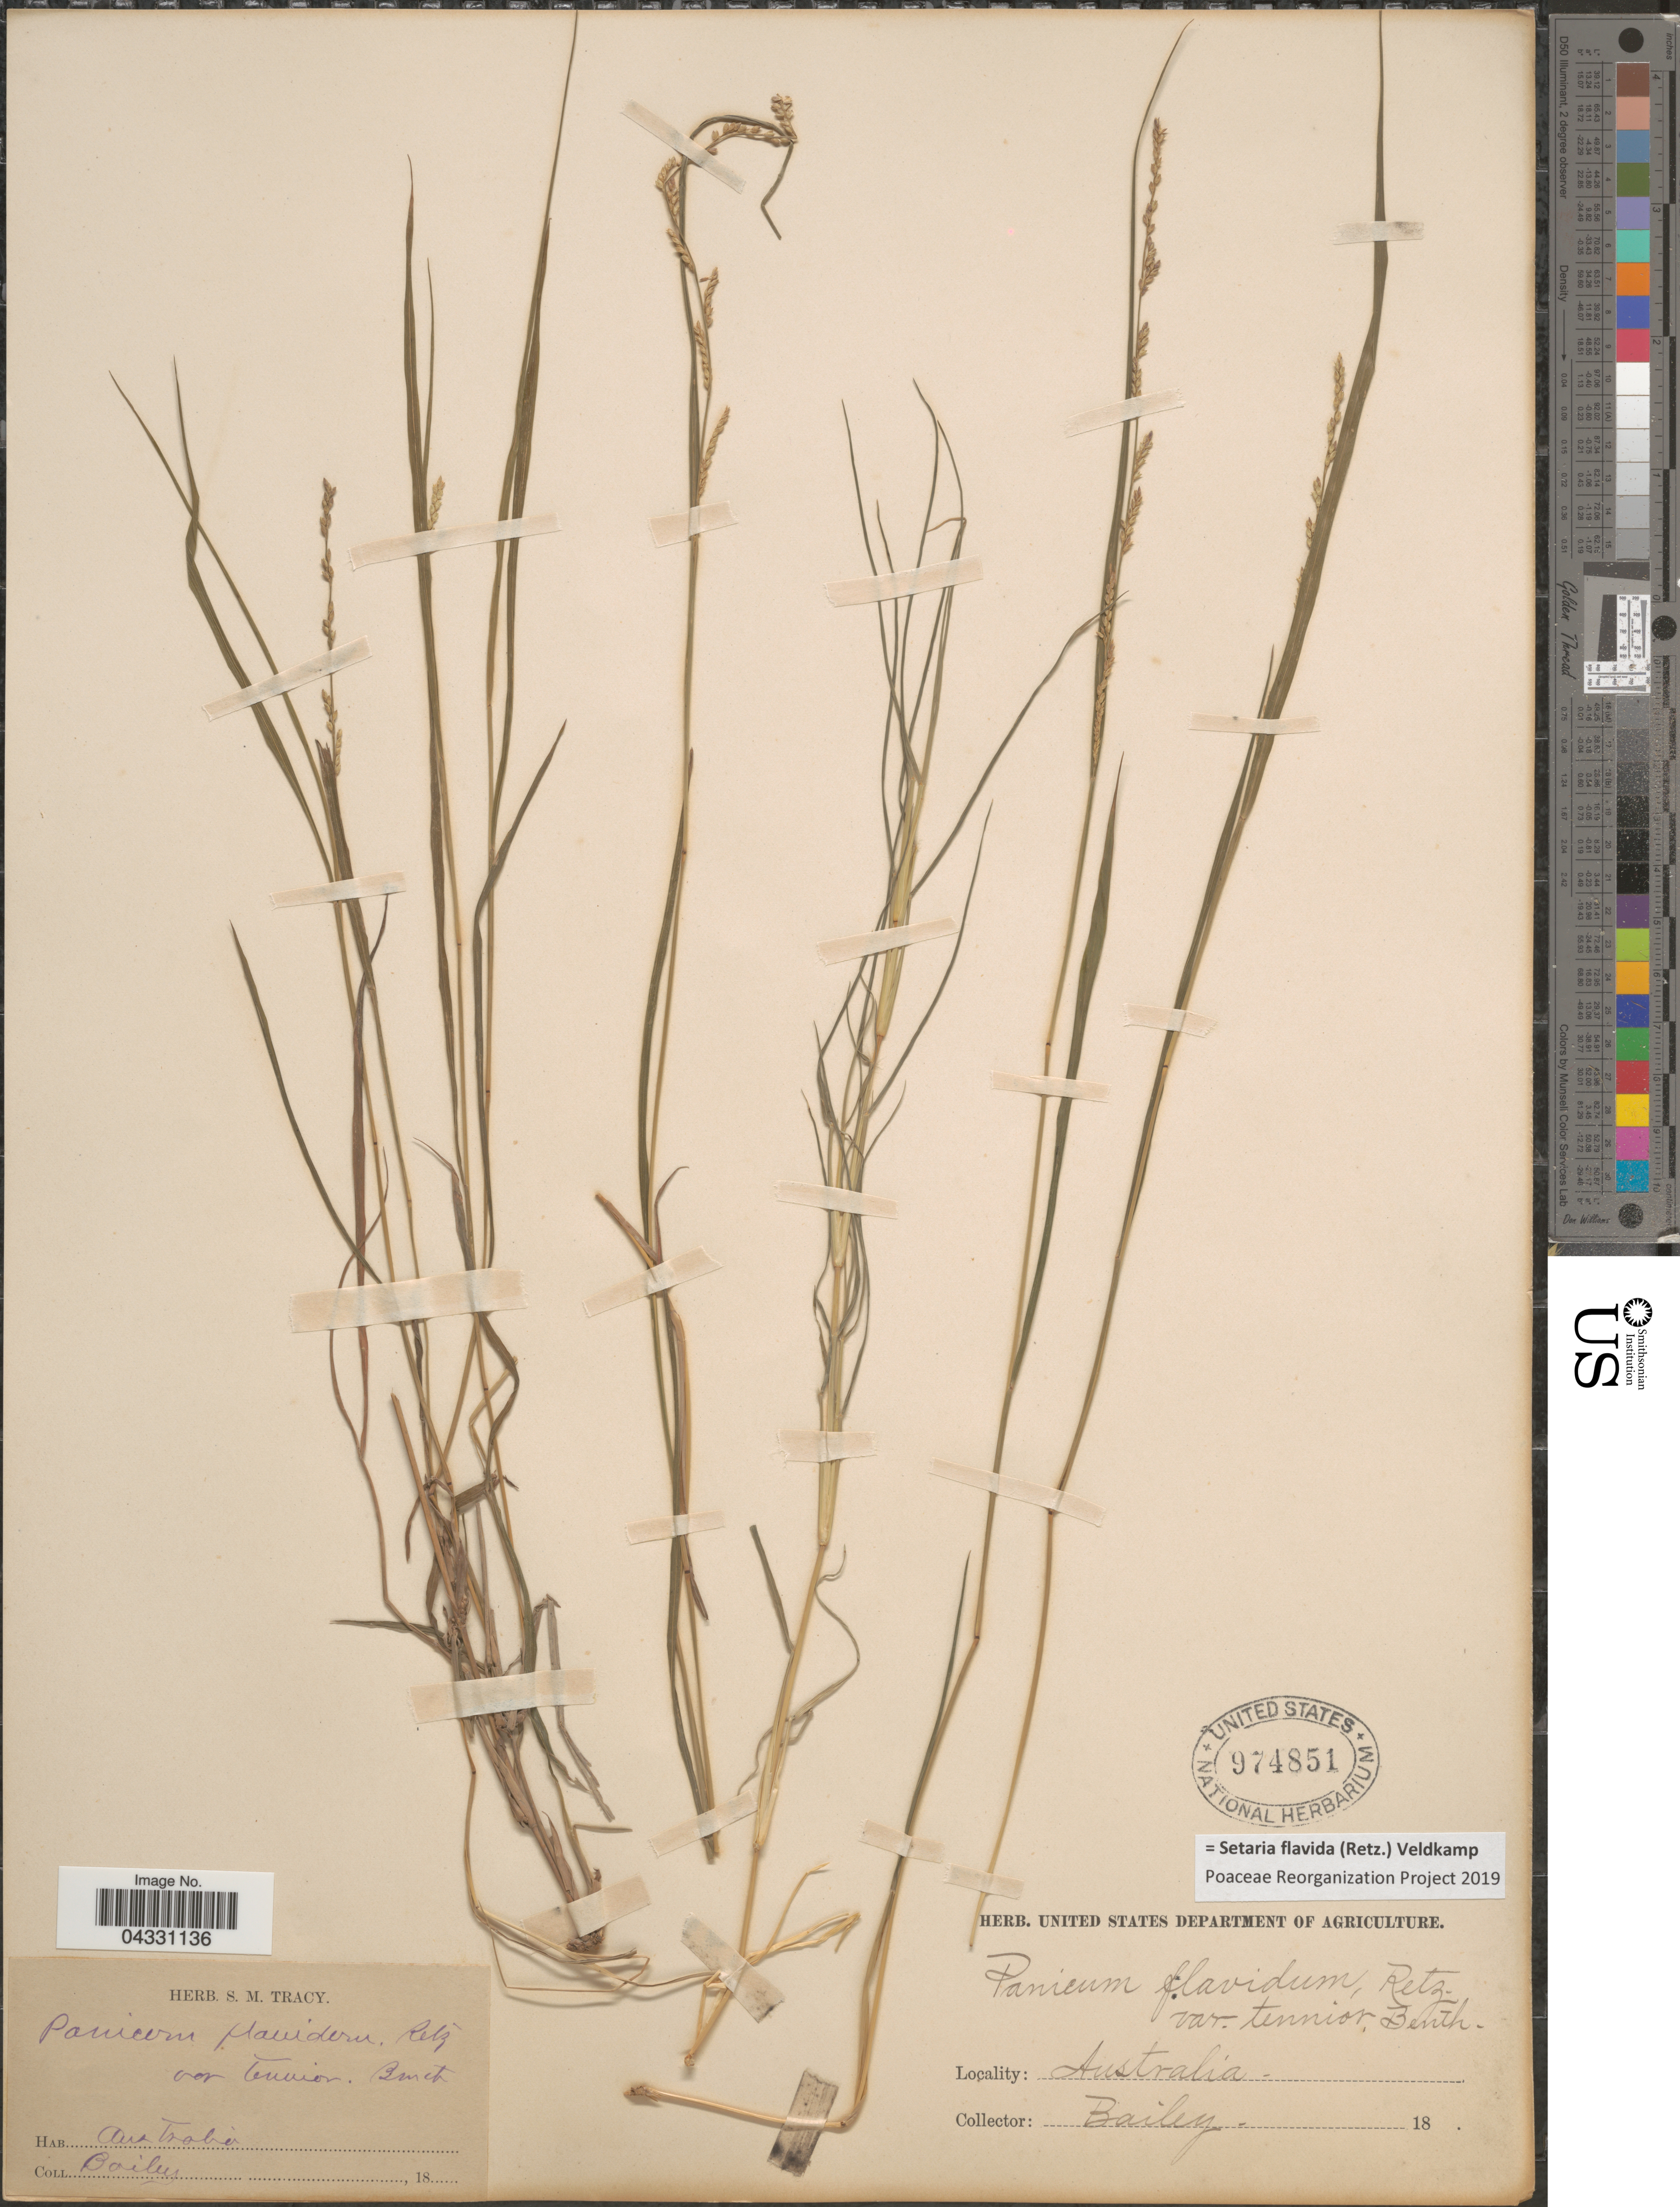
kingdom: Plantae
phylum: Tracheophyta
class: Liliopsida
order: Poales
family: Poaceae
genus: Setaria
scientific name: Setaria flavida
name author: (Retz.) Veldkamp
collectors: Bailey, --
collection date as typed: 18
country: Australia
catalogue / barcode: US 974851